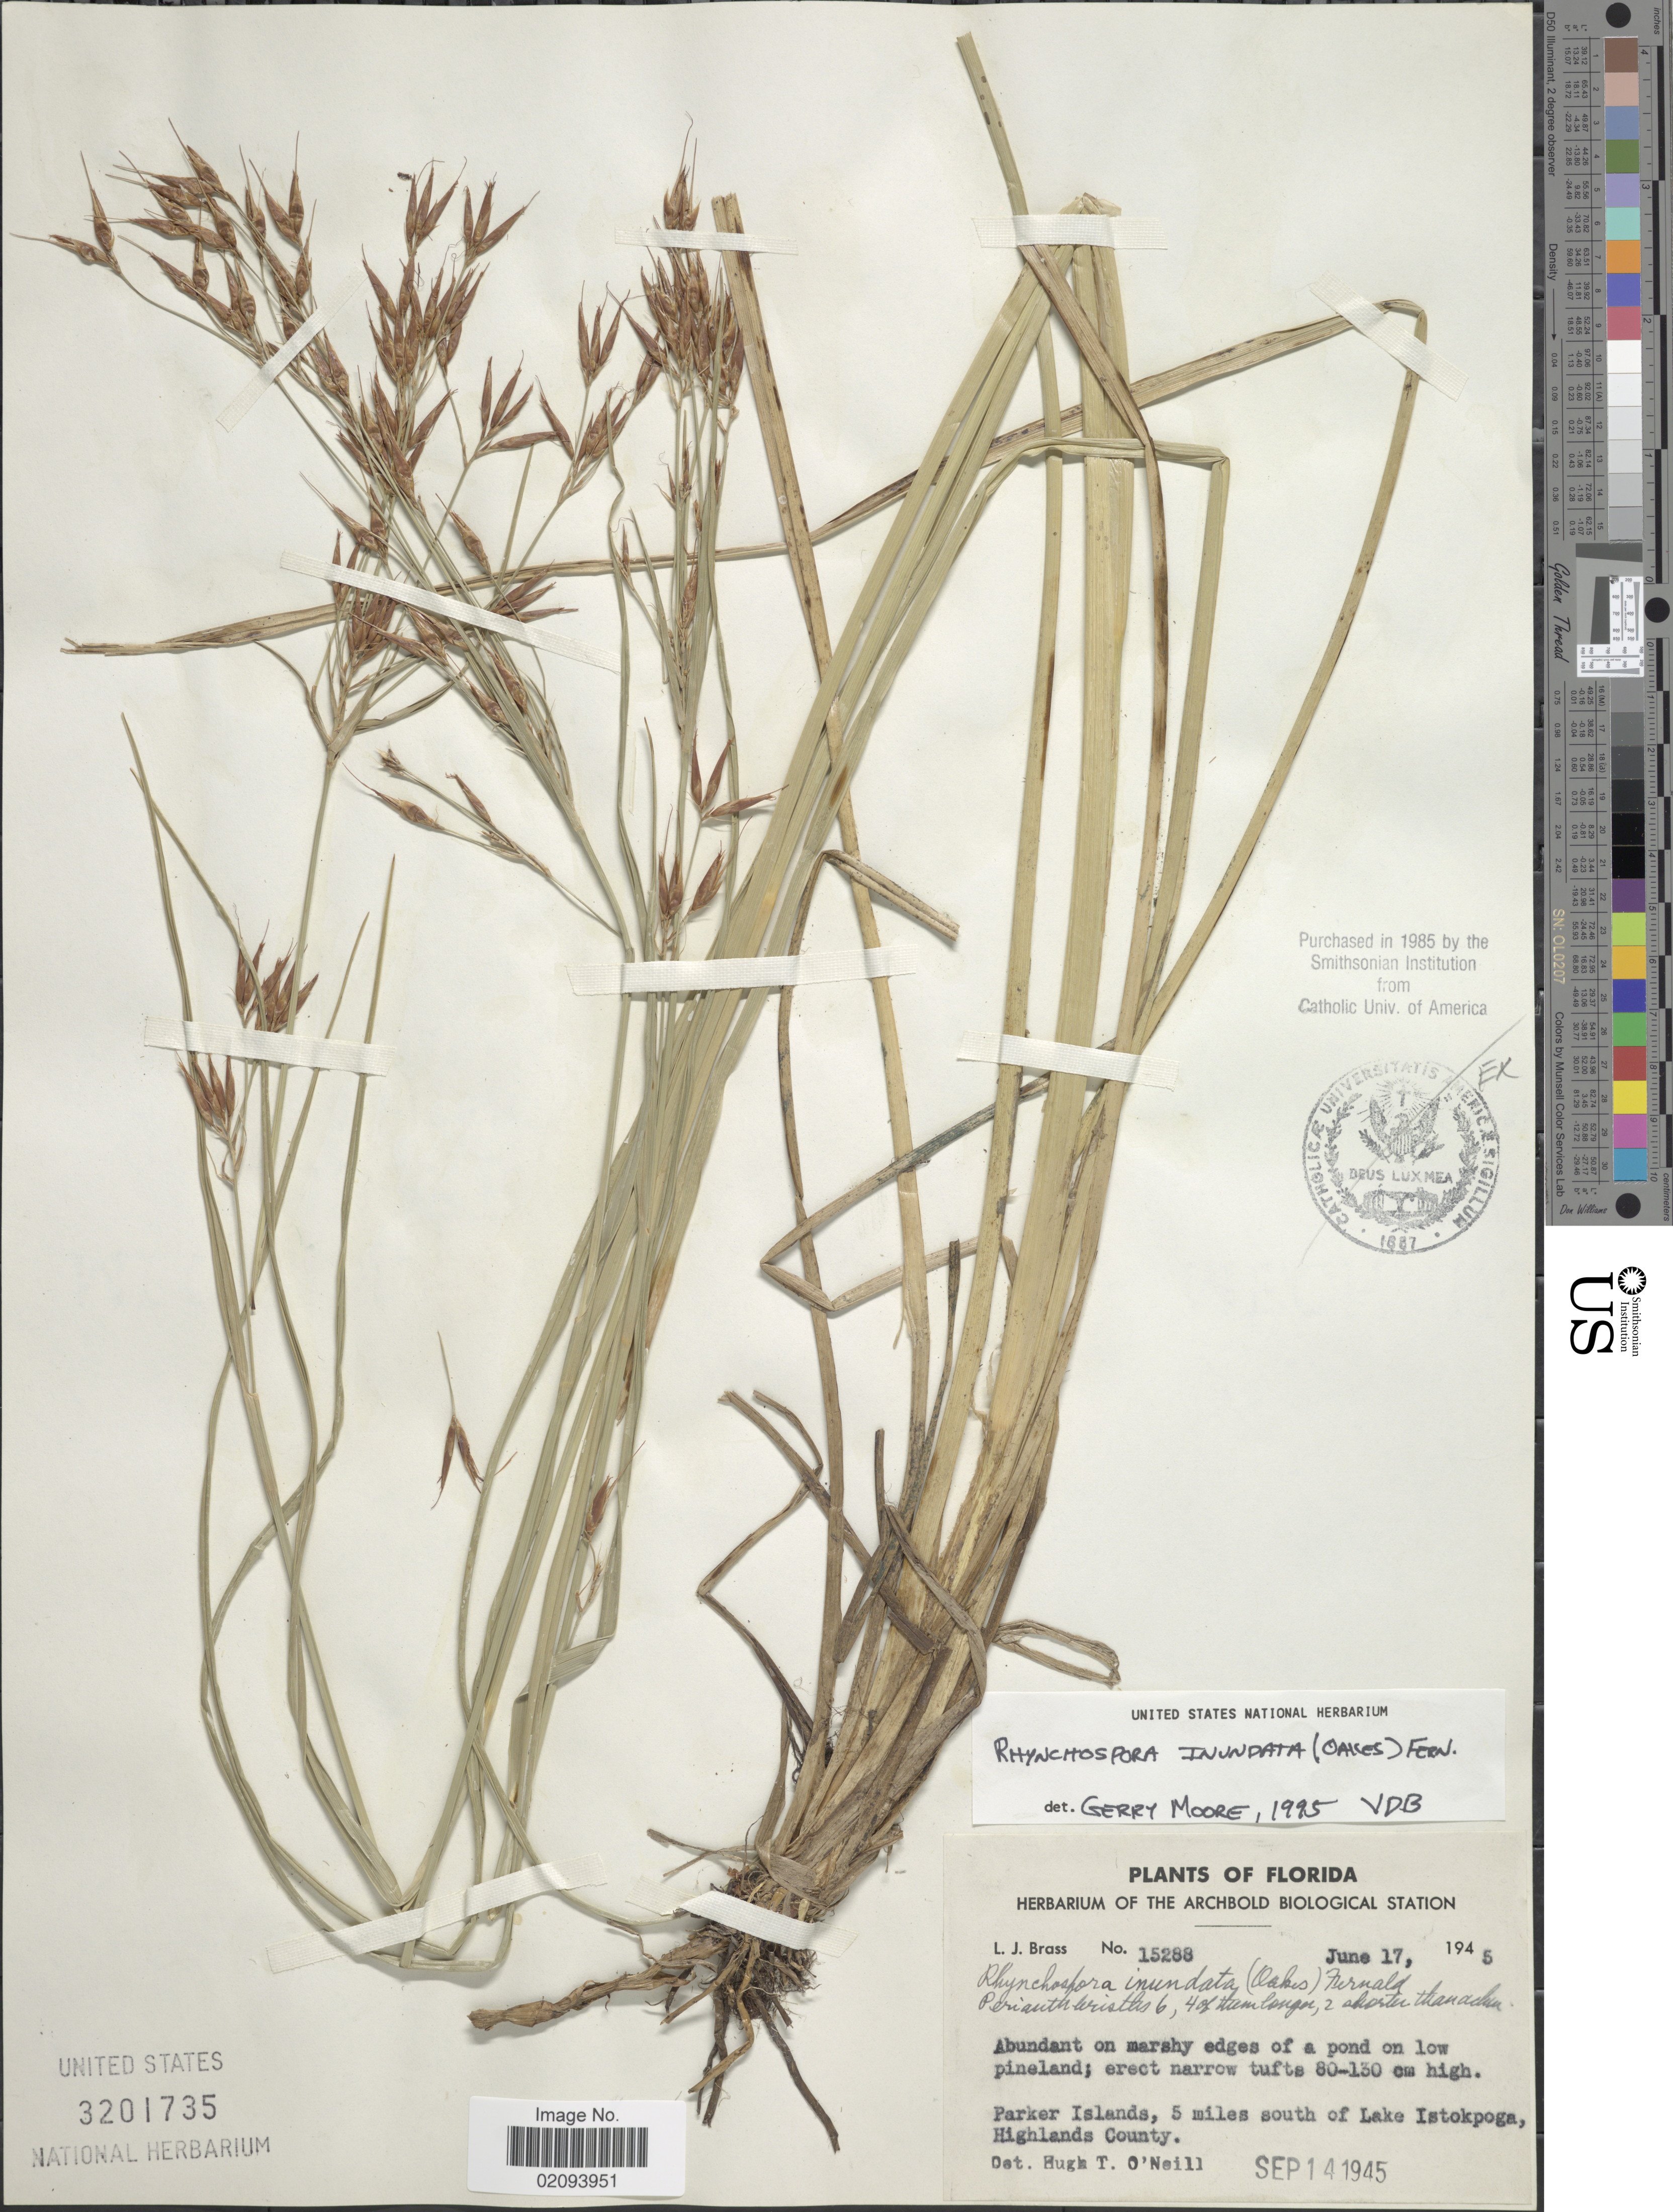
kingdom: Plantae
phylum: Tracheophyta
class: Liliopsida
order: Poales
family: Cyperaceae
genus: Rhynchospora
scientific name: Rhynchospora inundata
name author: (Oakes) Fernald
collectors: L. J. Brass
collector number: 15288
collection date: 1945-06-17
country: United States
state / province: Florida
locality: Parker Islands, 5 miles south of Lake Istikpoga, Highlands County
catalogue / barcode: US 3201735